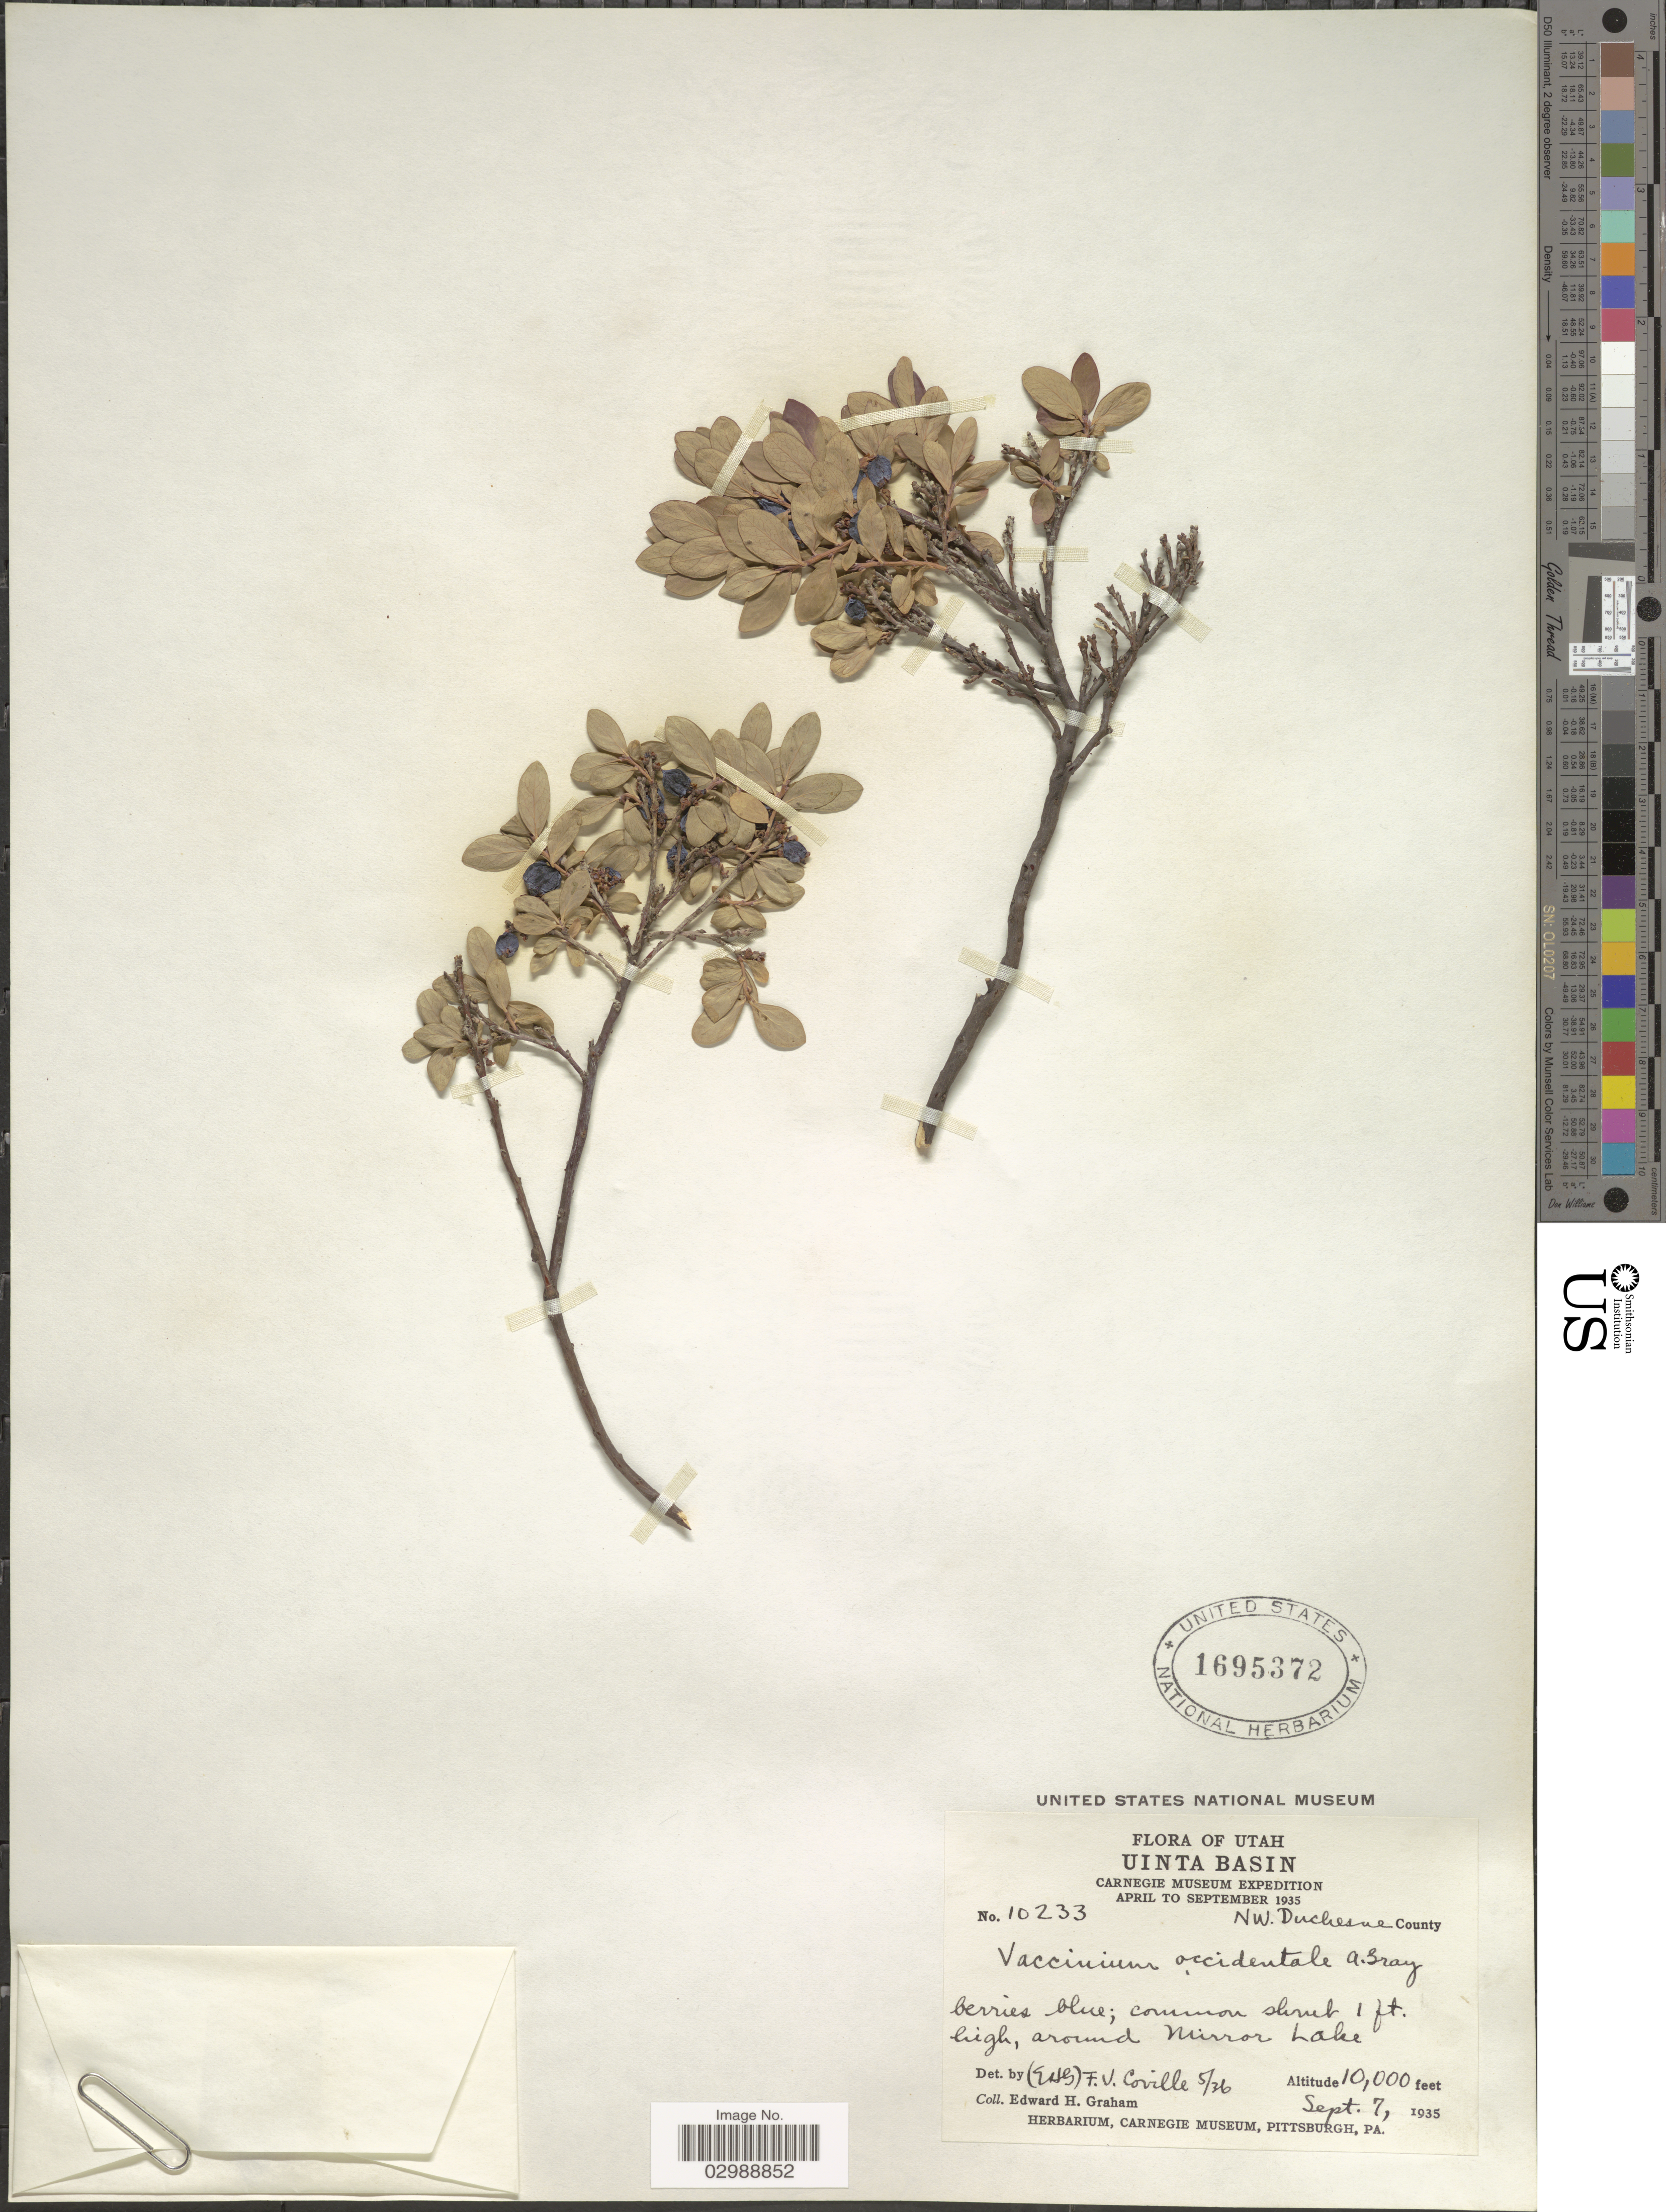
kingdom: Plantae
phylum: Tracheophyta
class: Magnoliopsida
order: Ericales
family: Ericaceae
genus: Vaccinium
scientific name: Vaccinium occidentale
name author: A. Gray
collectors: E. H. Graham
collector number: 10233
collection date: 1935-09-07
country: United States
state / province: Utah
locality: Uinta Basin. NW. Duchesne County. Around Mirror Lake.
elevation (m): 3048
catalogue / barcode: US 1695372